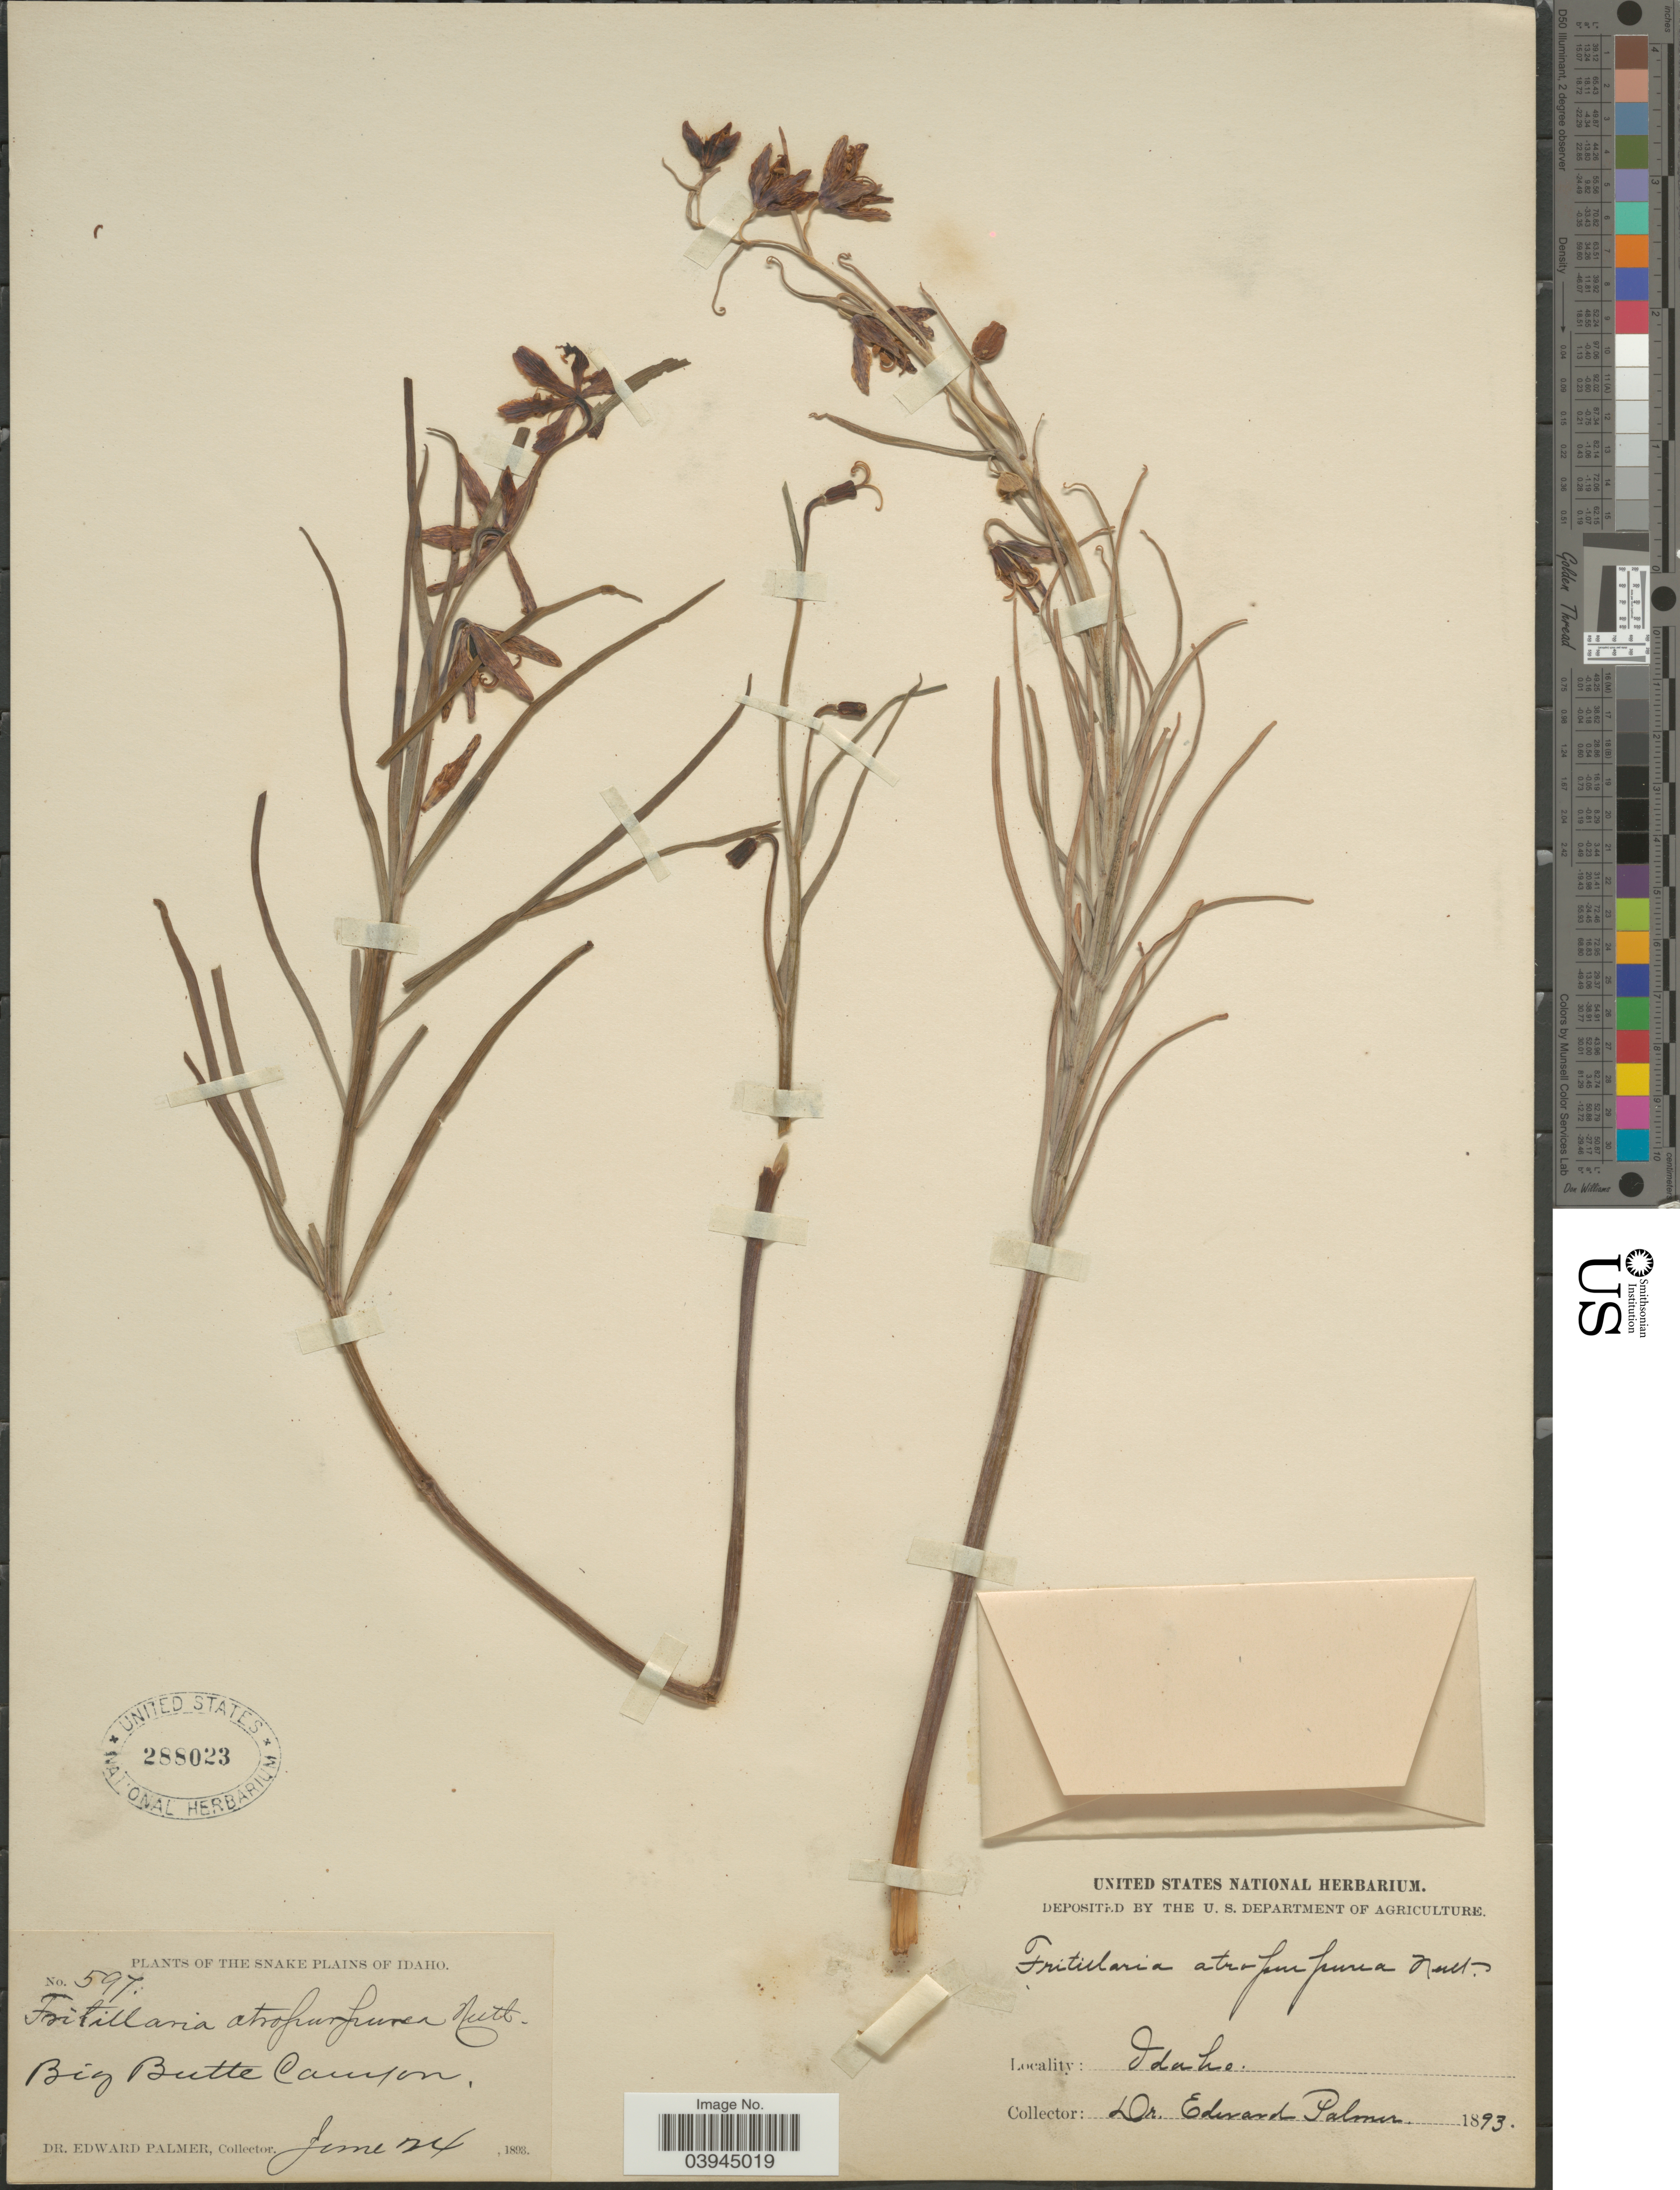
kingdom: Plantae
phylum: Tracheophyta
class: Liliopsida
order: Liliales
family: Liliaceae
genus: Fritillaria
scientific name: Fritillaria atropurpurea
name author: Nutt.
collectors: E. Palmer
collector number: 597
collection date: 1893-06-24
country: United States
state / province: Idaho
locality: The Snake Plains of Idaho. Big Butte Canyon.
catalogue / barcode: US 288023